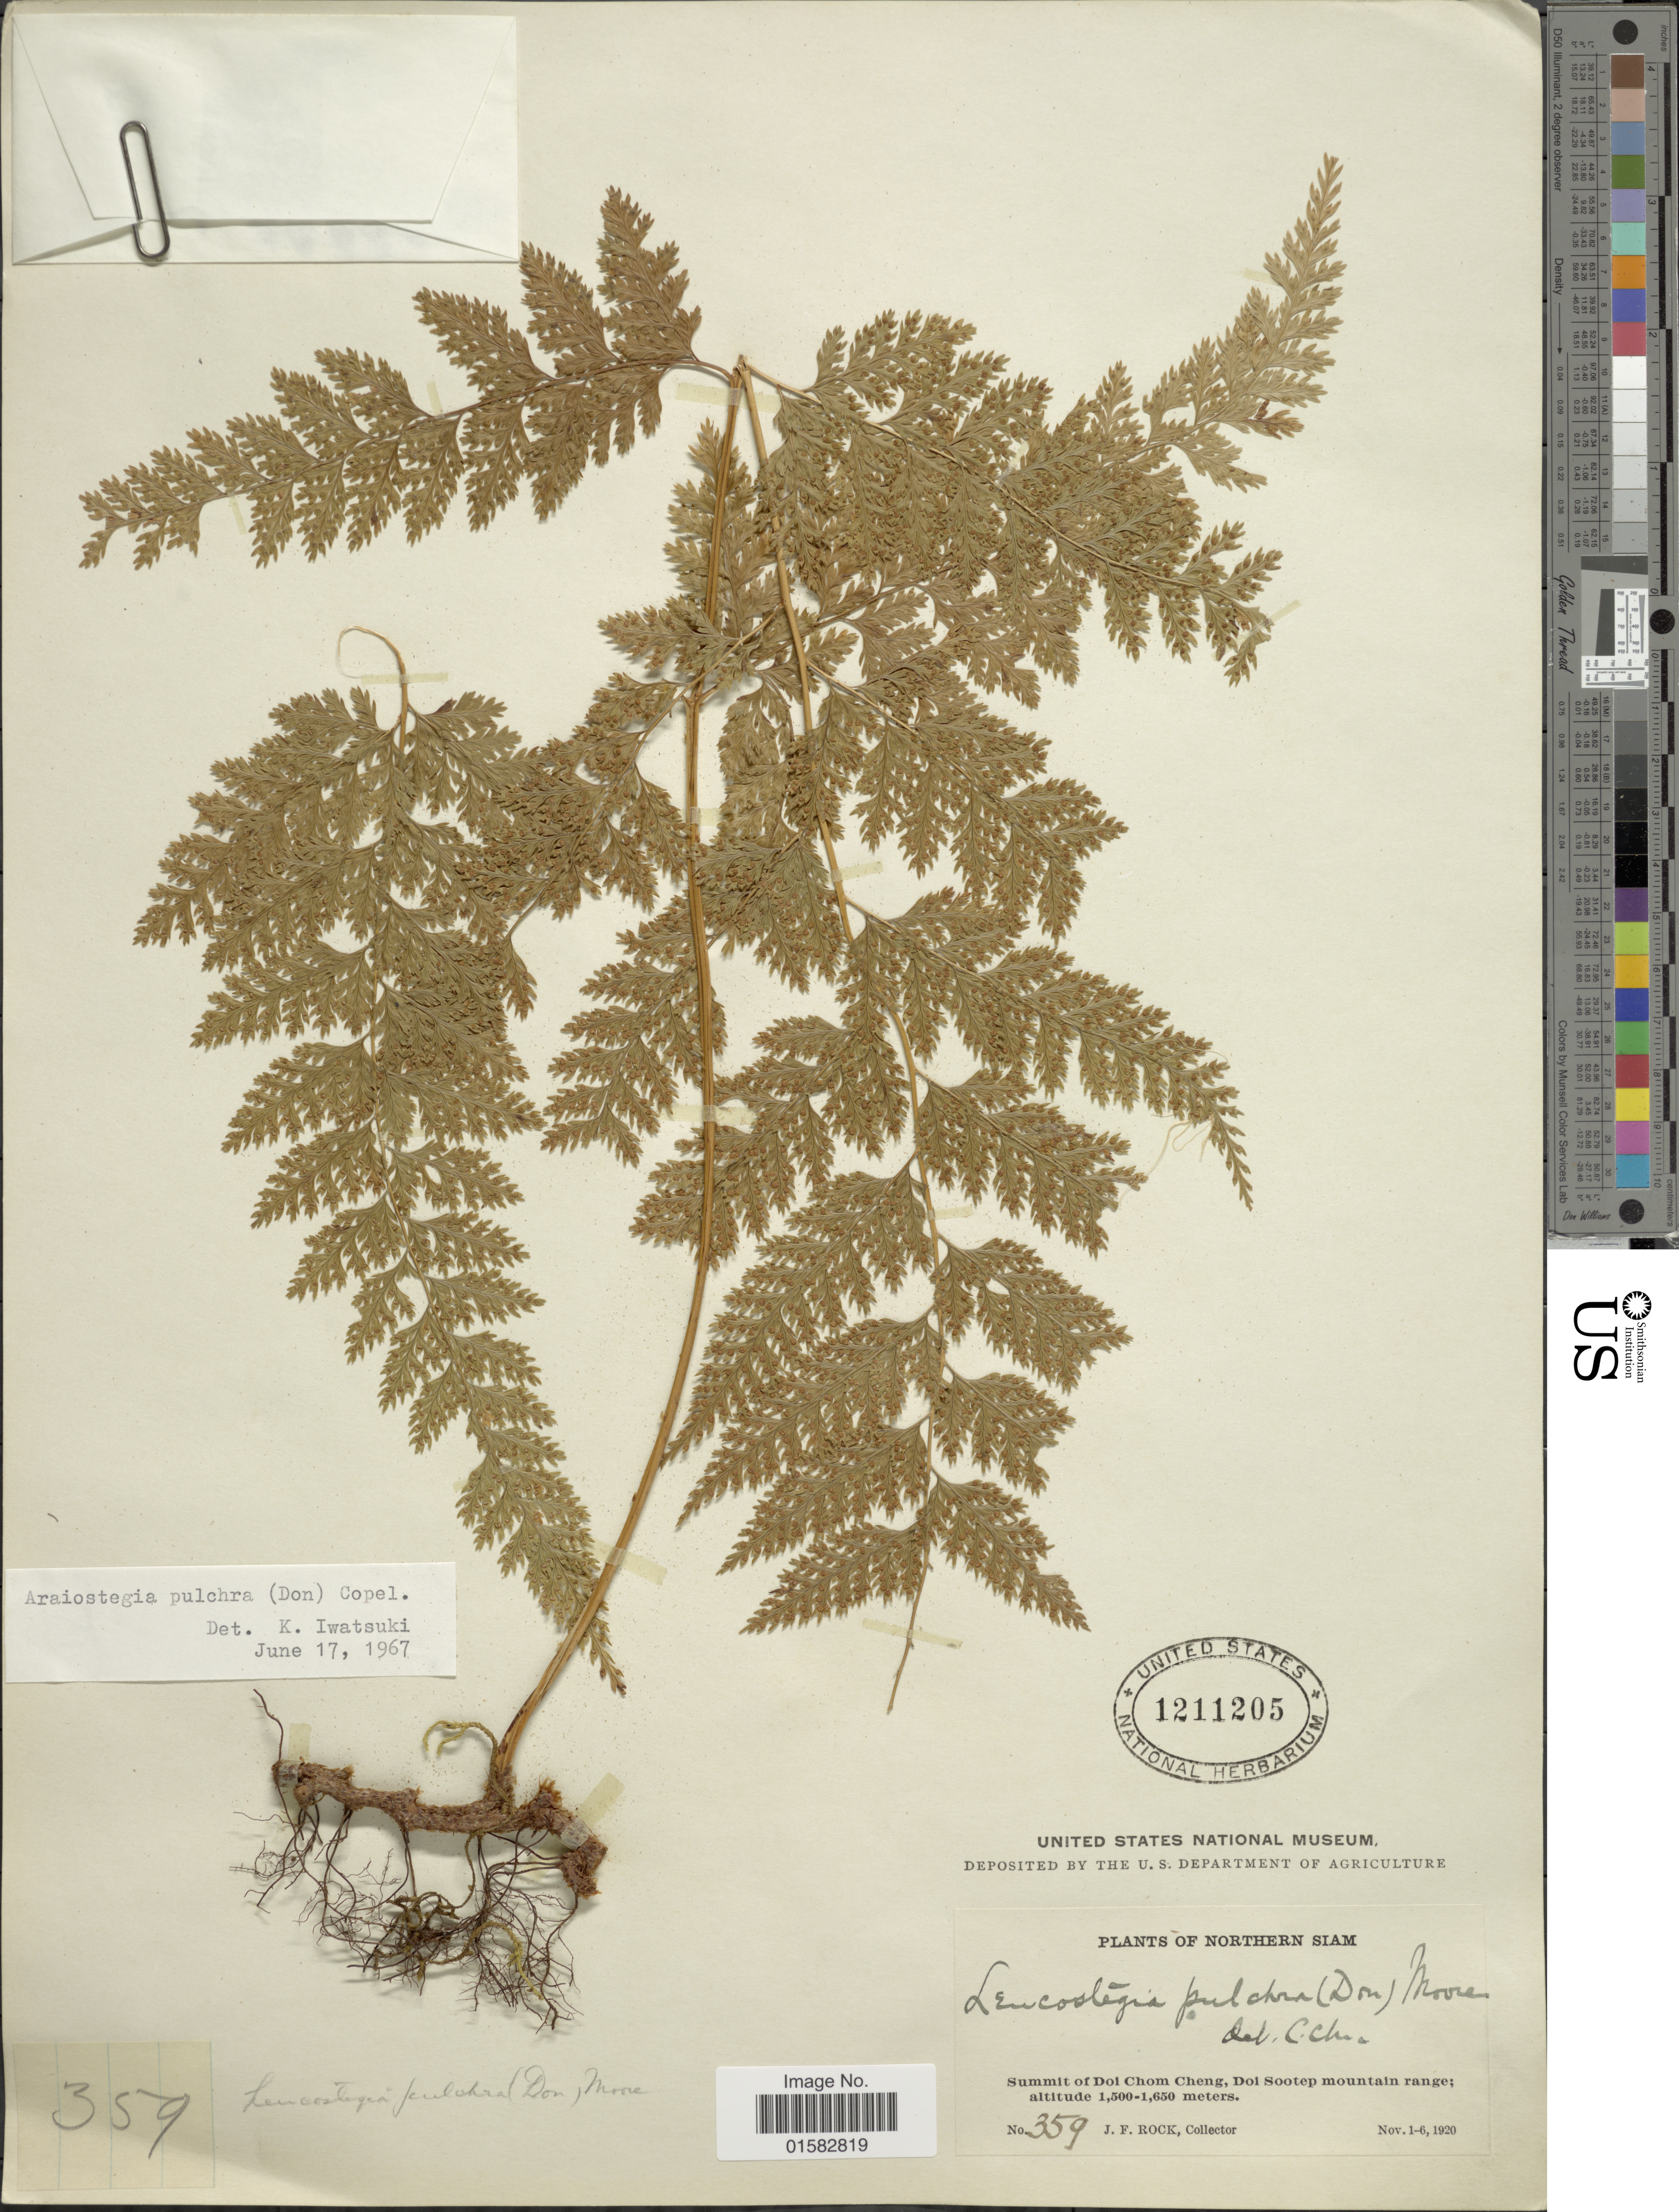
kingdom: Plantae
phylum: Tracheophyta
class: Polypodiopsida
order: Polypodiales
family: Davalliaceae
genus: Davallia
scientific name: Davallia pulchra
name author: D. Don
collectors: J. Rock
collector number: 359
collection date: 1920-11-01/1920-11-06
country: Thailand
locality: Northern Siam, Summint of Doi Chom Cheng, Doi Sootep mountains range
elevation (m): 1500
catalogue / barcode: US 1211205